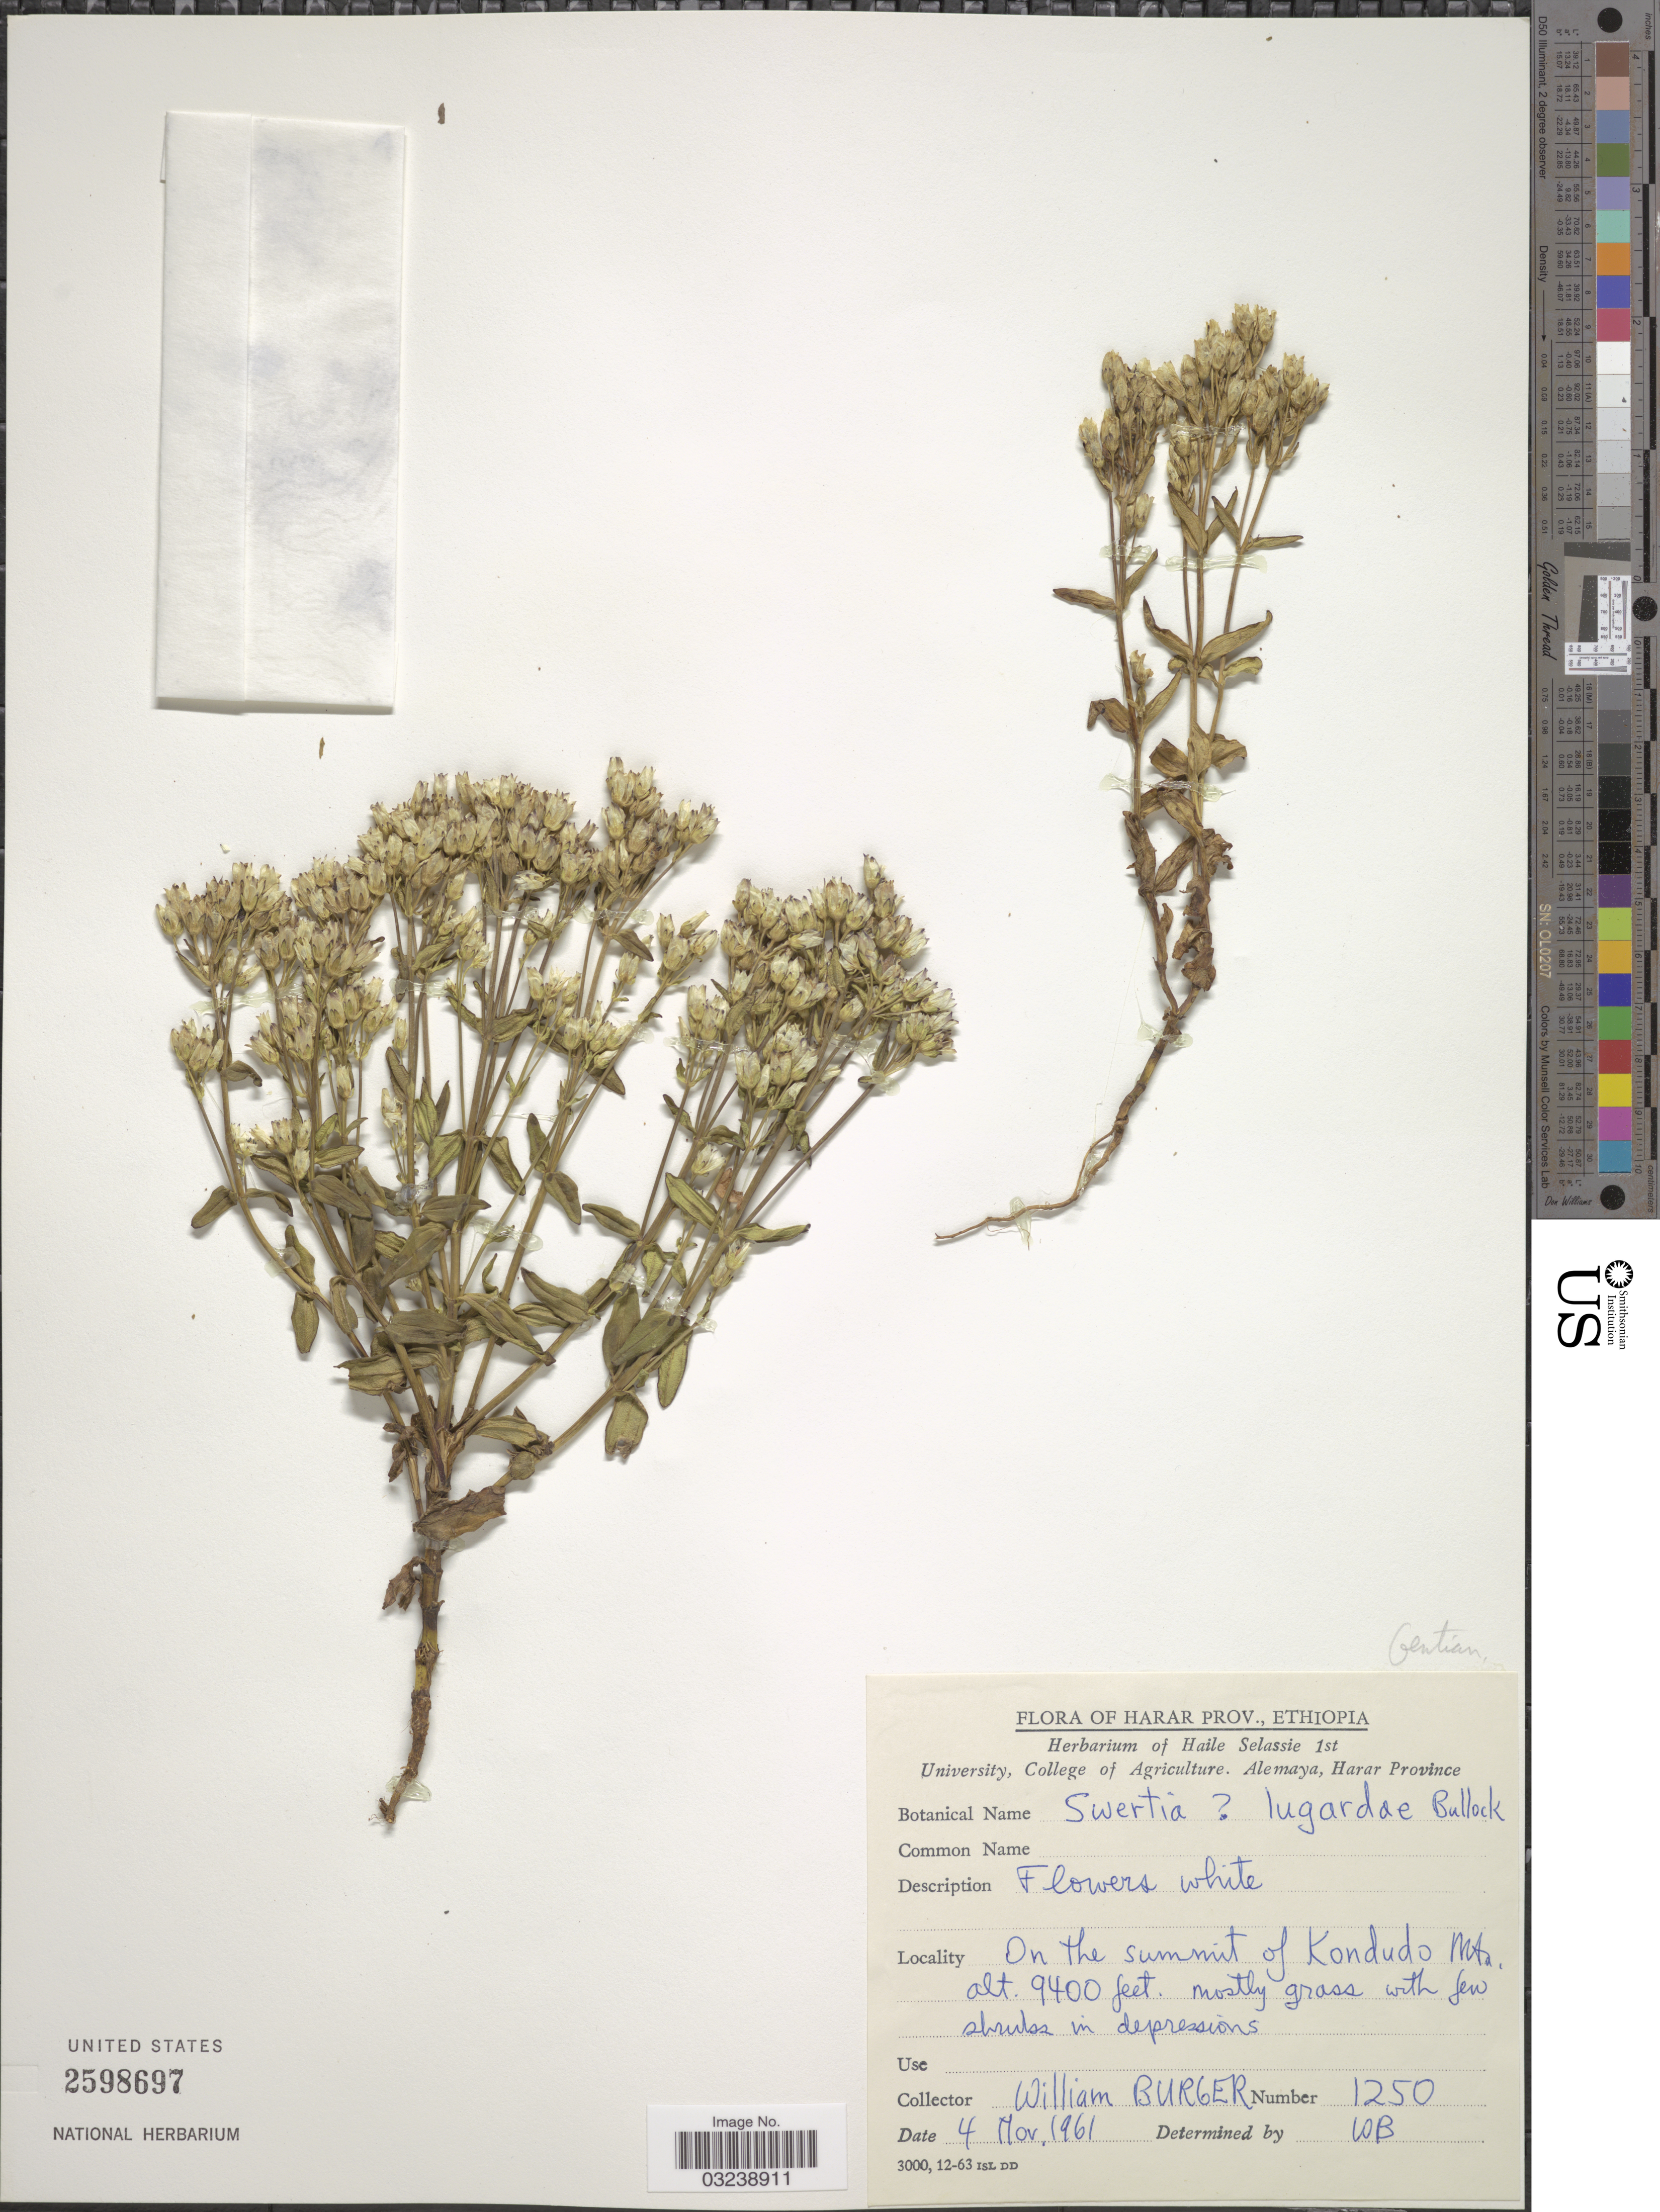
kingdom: Plantae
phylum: Tracheophyta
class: Magnoliopsida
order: Gentianales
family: Gentianaceae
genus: Swertia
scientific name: Swertia lugardiae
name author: Bullock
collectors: W. Burger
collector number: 1250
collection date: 1961-11-04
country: Ethiopia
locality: Harar Prov. On the summit of Kondudo Mts.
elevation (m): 2865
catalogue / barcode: US 2598697